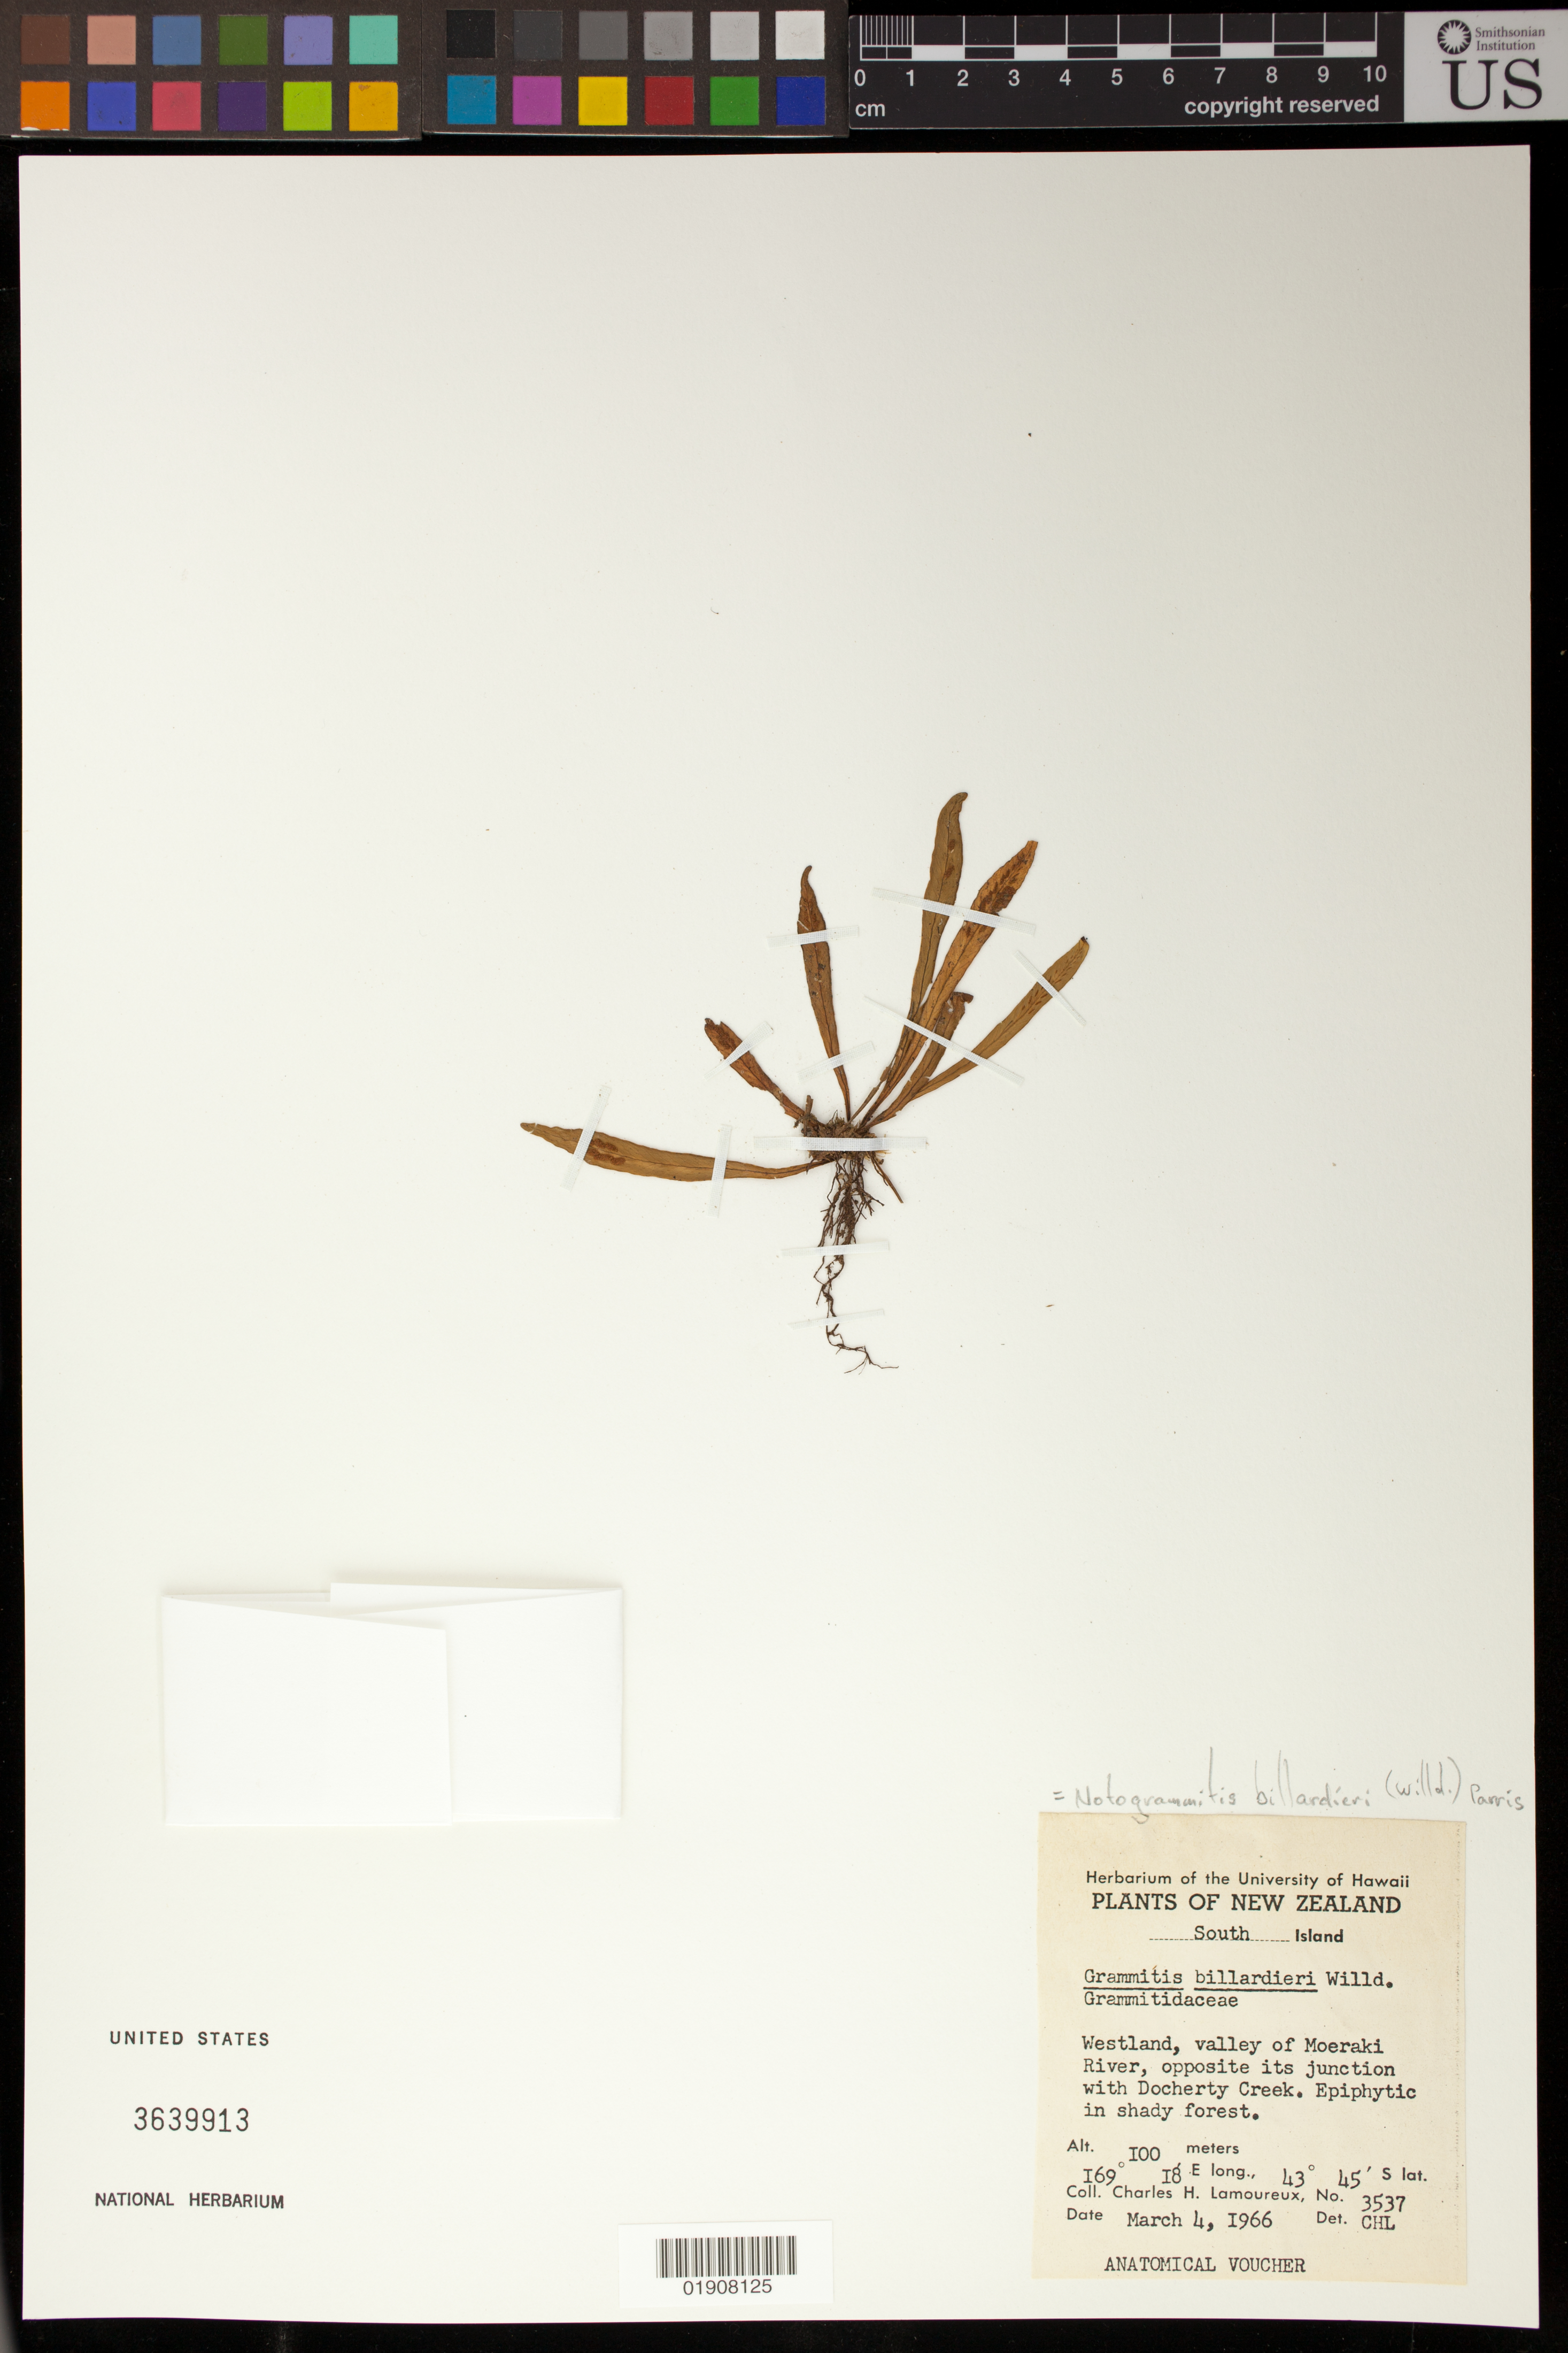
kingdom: Plantae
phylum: Tracheophyta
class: Polypodiopsida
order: Polypodiales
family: Polypodiaceae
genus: Notogrammitis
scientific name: Notogrammitis billardierei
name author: (Willd.) Parris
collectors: C. H. Lamoureux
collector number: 3537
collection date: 1966-03-04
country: New Zealand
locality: South Island, Westland, valley of Moeraki River, opposite its junction with Dochtery Creek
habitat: Epiphytic in shady forest.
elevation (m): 100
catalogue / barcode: US 3639913